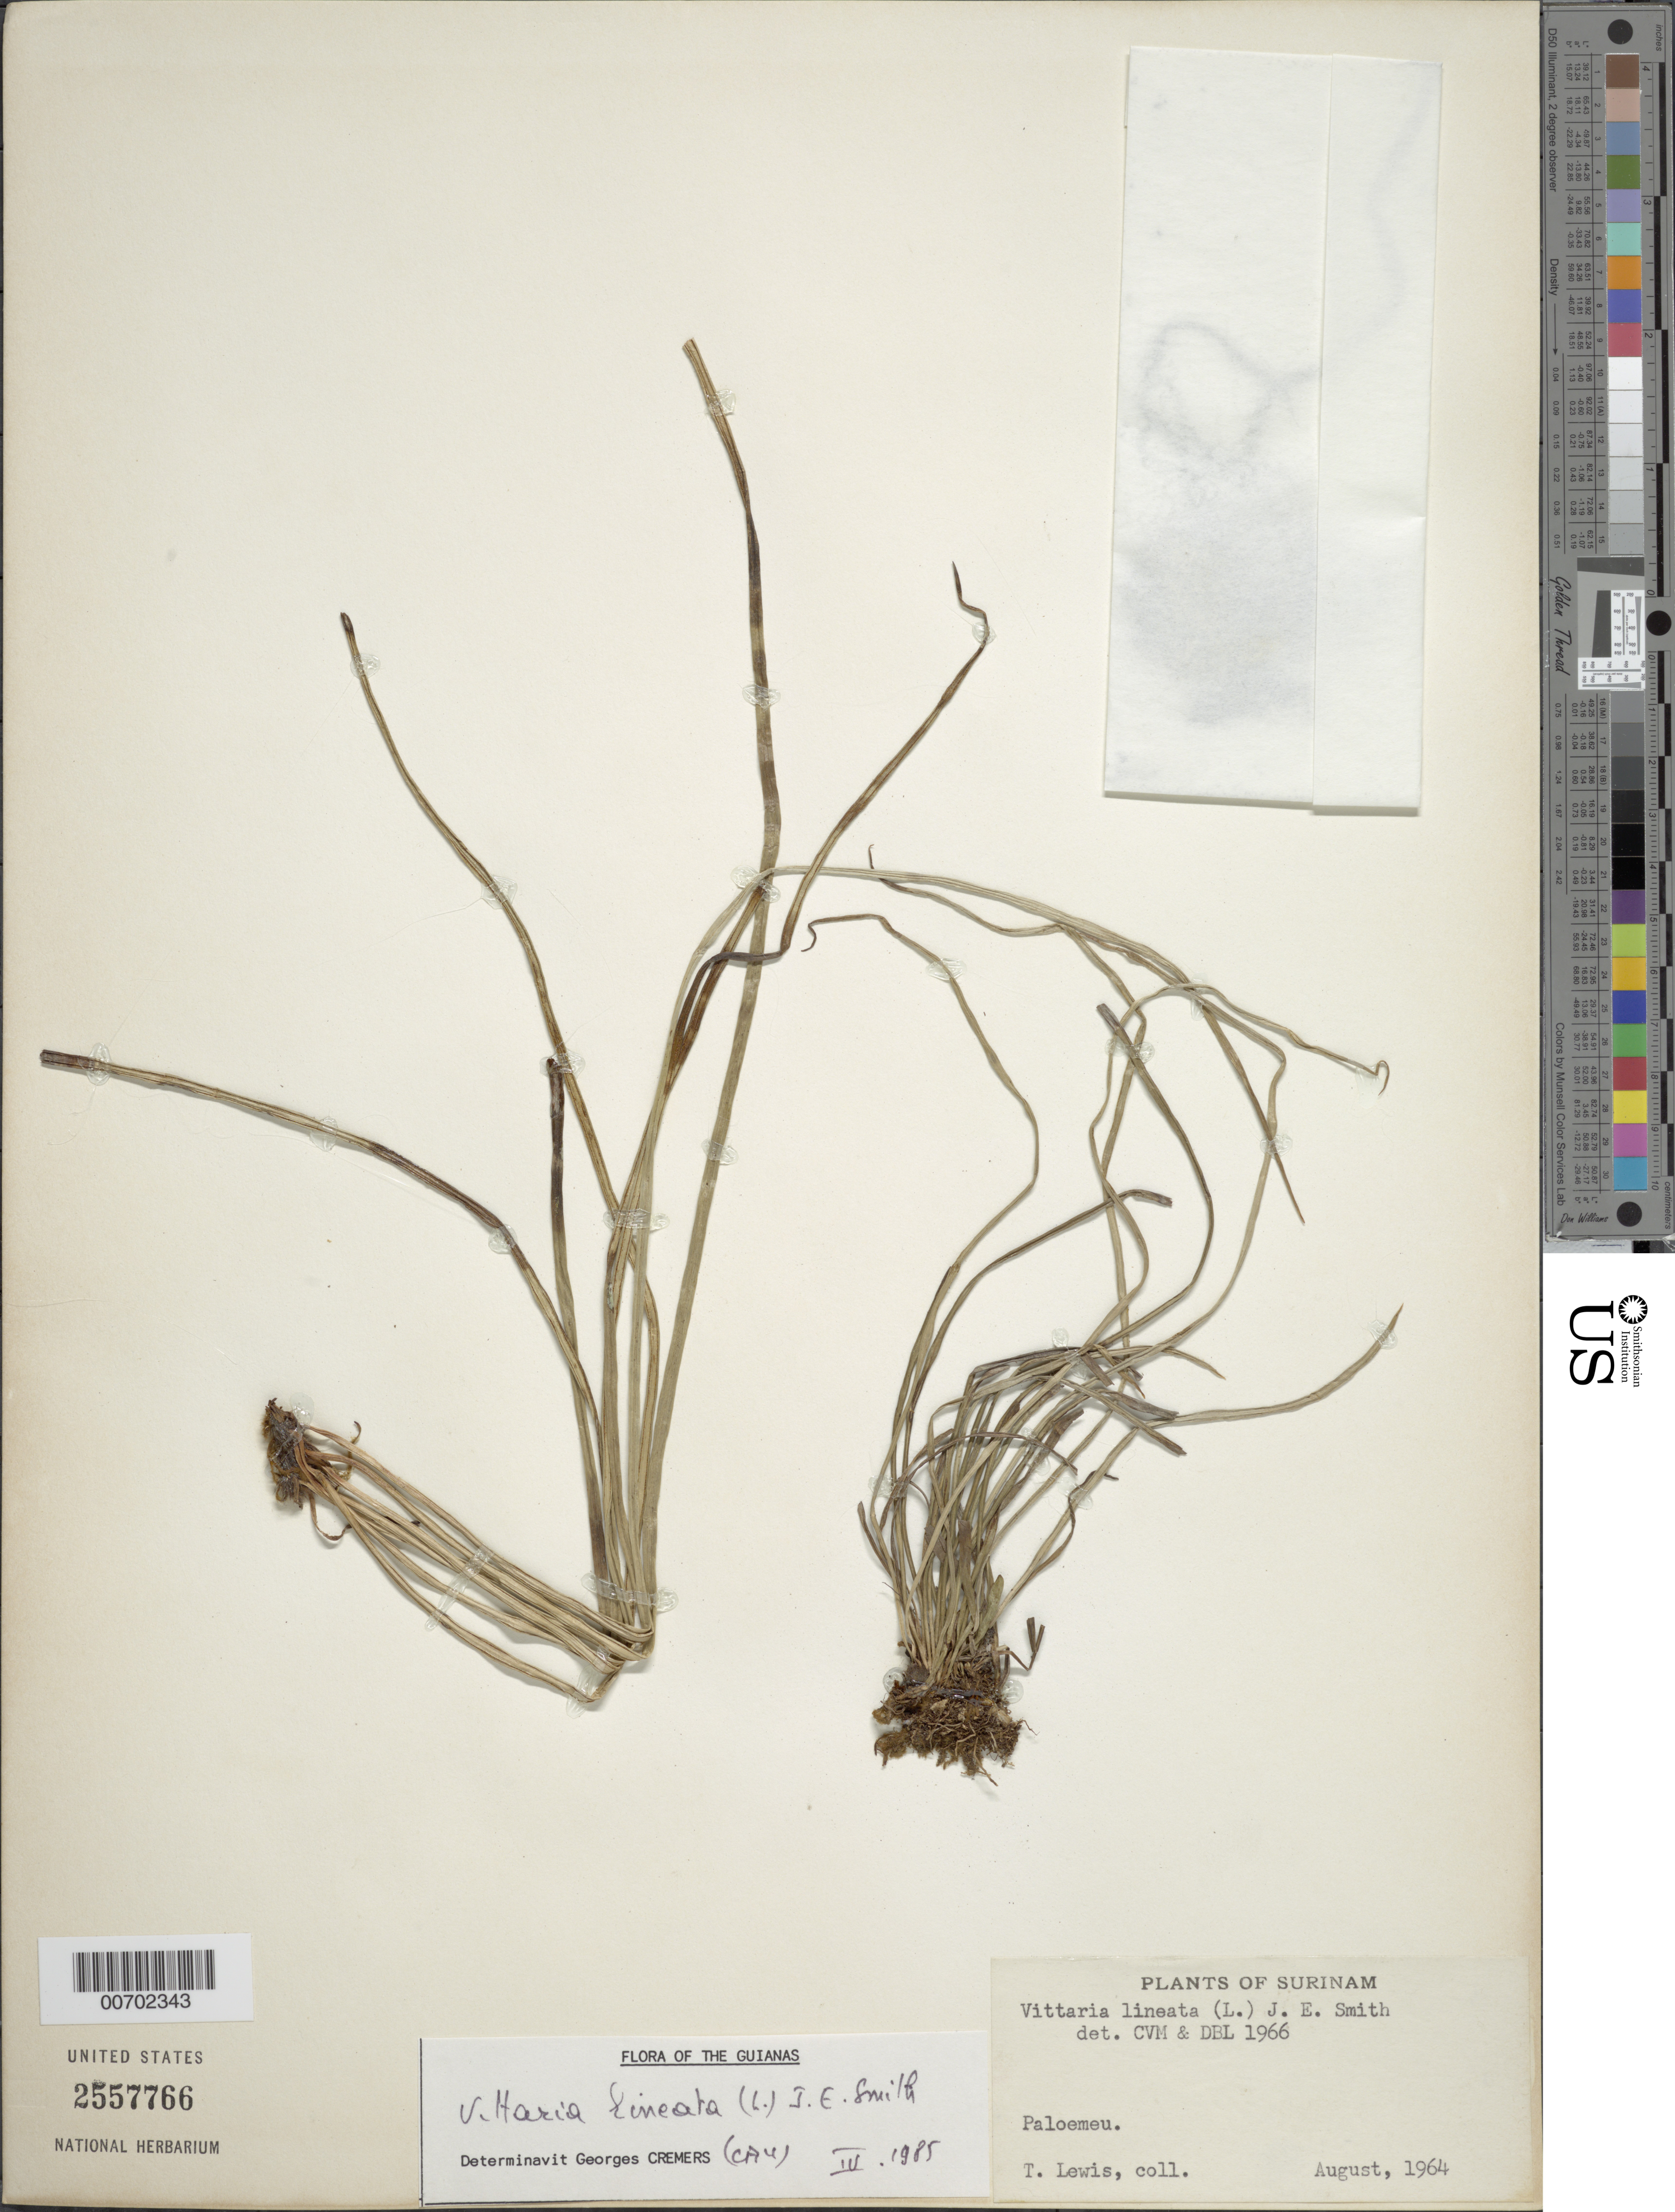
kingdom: Plantae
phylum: Tracheophyta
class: Polypodiopsida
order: Polypodiales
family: Pteridaceae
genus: Vittaria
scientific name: Vittaria lineata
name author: (L.) Sm.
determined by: Cremers, Georges A.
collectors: T. Lewis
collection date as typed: Aug-64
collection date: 1964-08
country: Suriname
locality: Paloemeu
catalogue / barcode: US 2557766